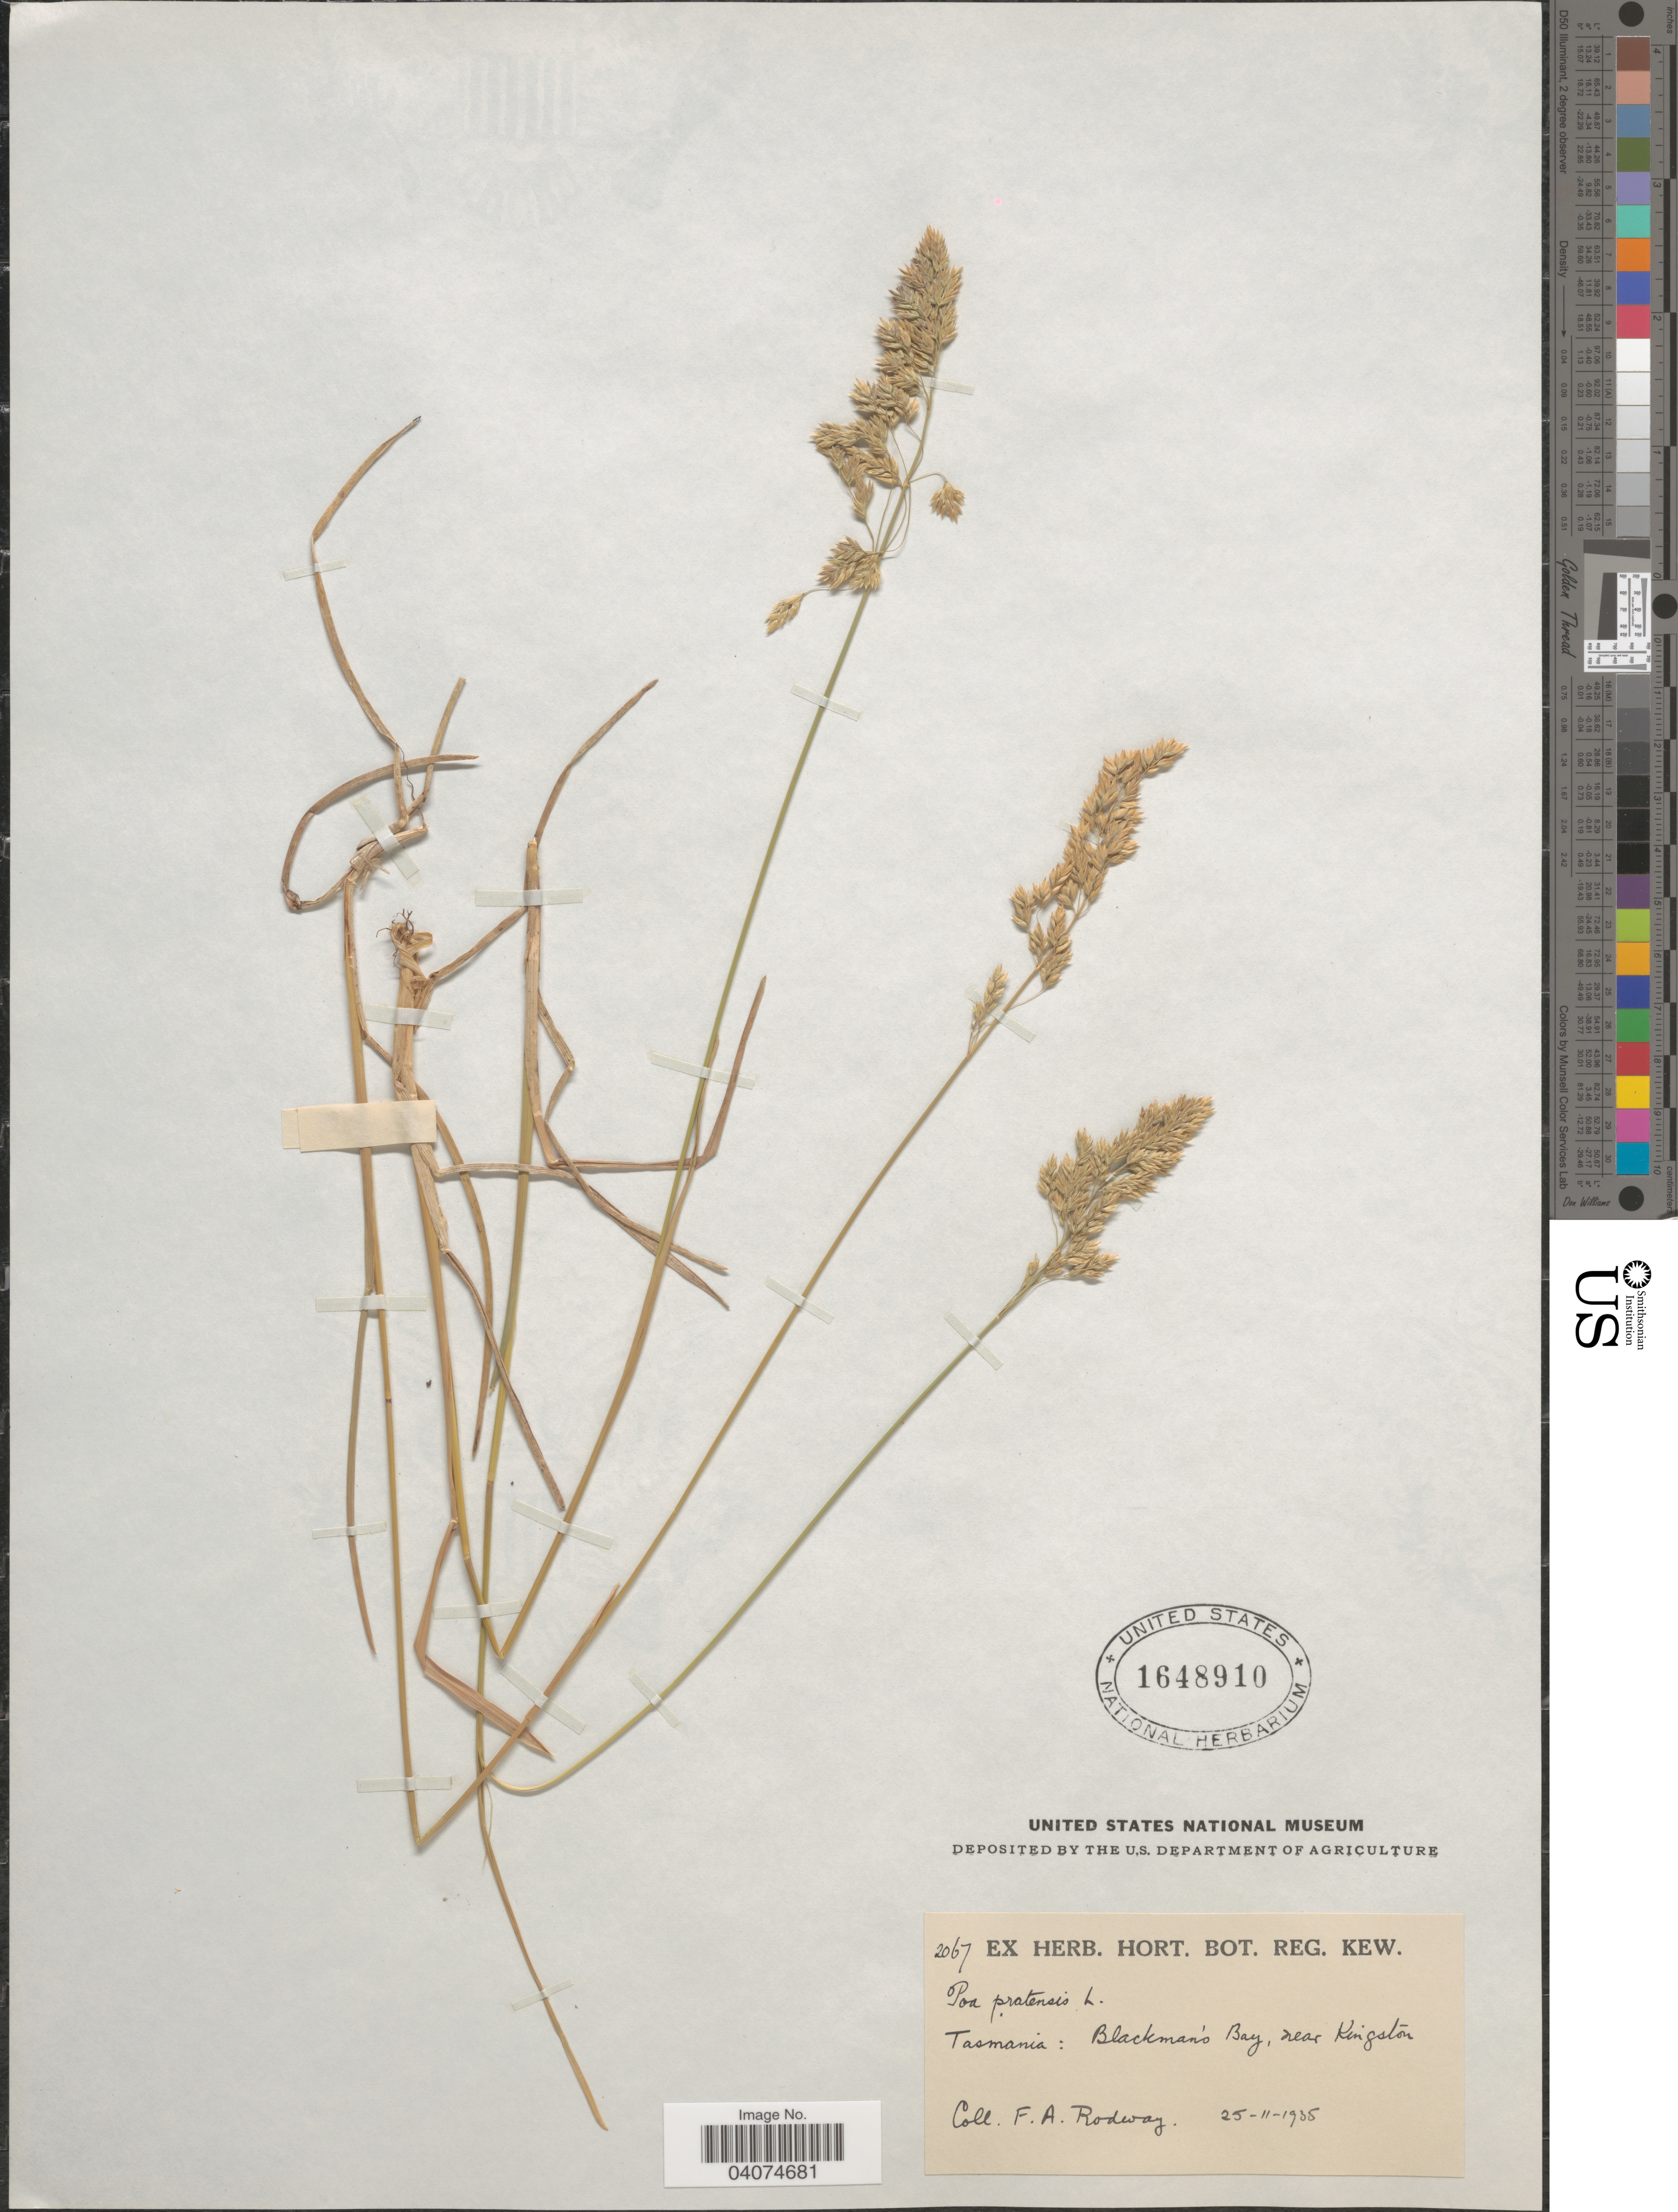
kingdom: Plantae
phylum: Tracheophyta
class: Liliopsida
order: Poales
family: Poaceae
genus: Poa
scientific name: Poa pubinervis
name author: (Vickery) S.W.L. Jacobs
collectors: F. A. Rodway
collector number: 2067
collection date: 1935-11-25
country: Australia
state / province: Tasmania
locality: Blackman's Bay, near Kingston.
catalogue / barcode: US 1648910